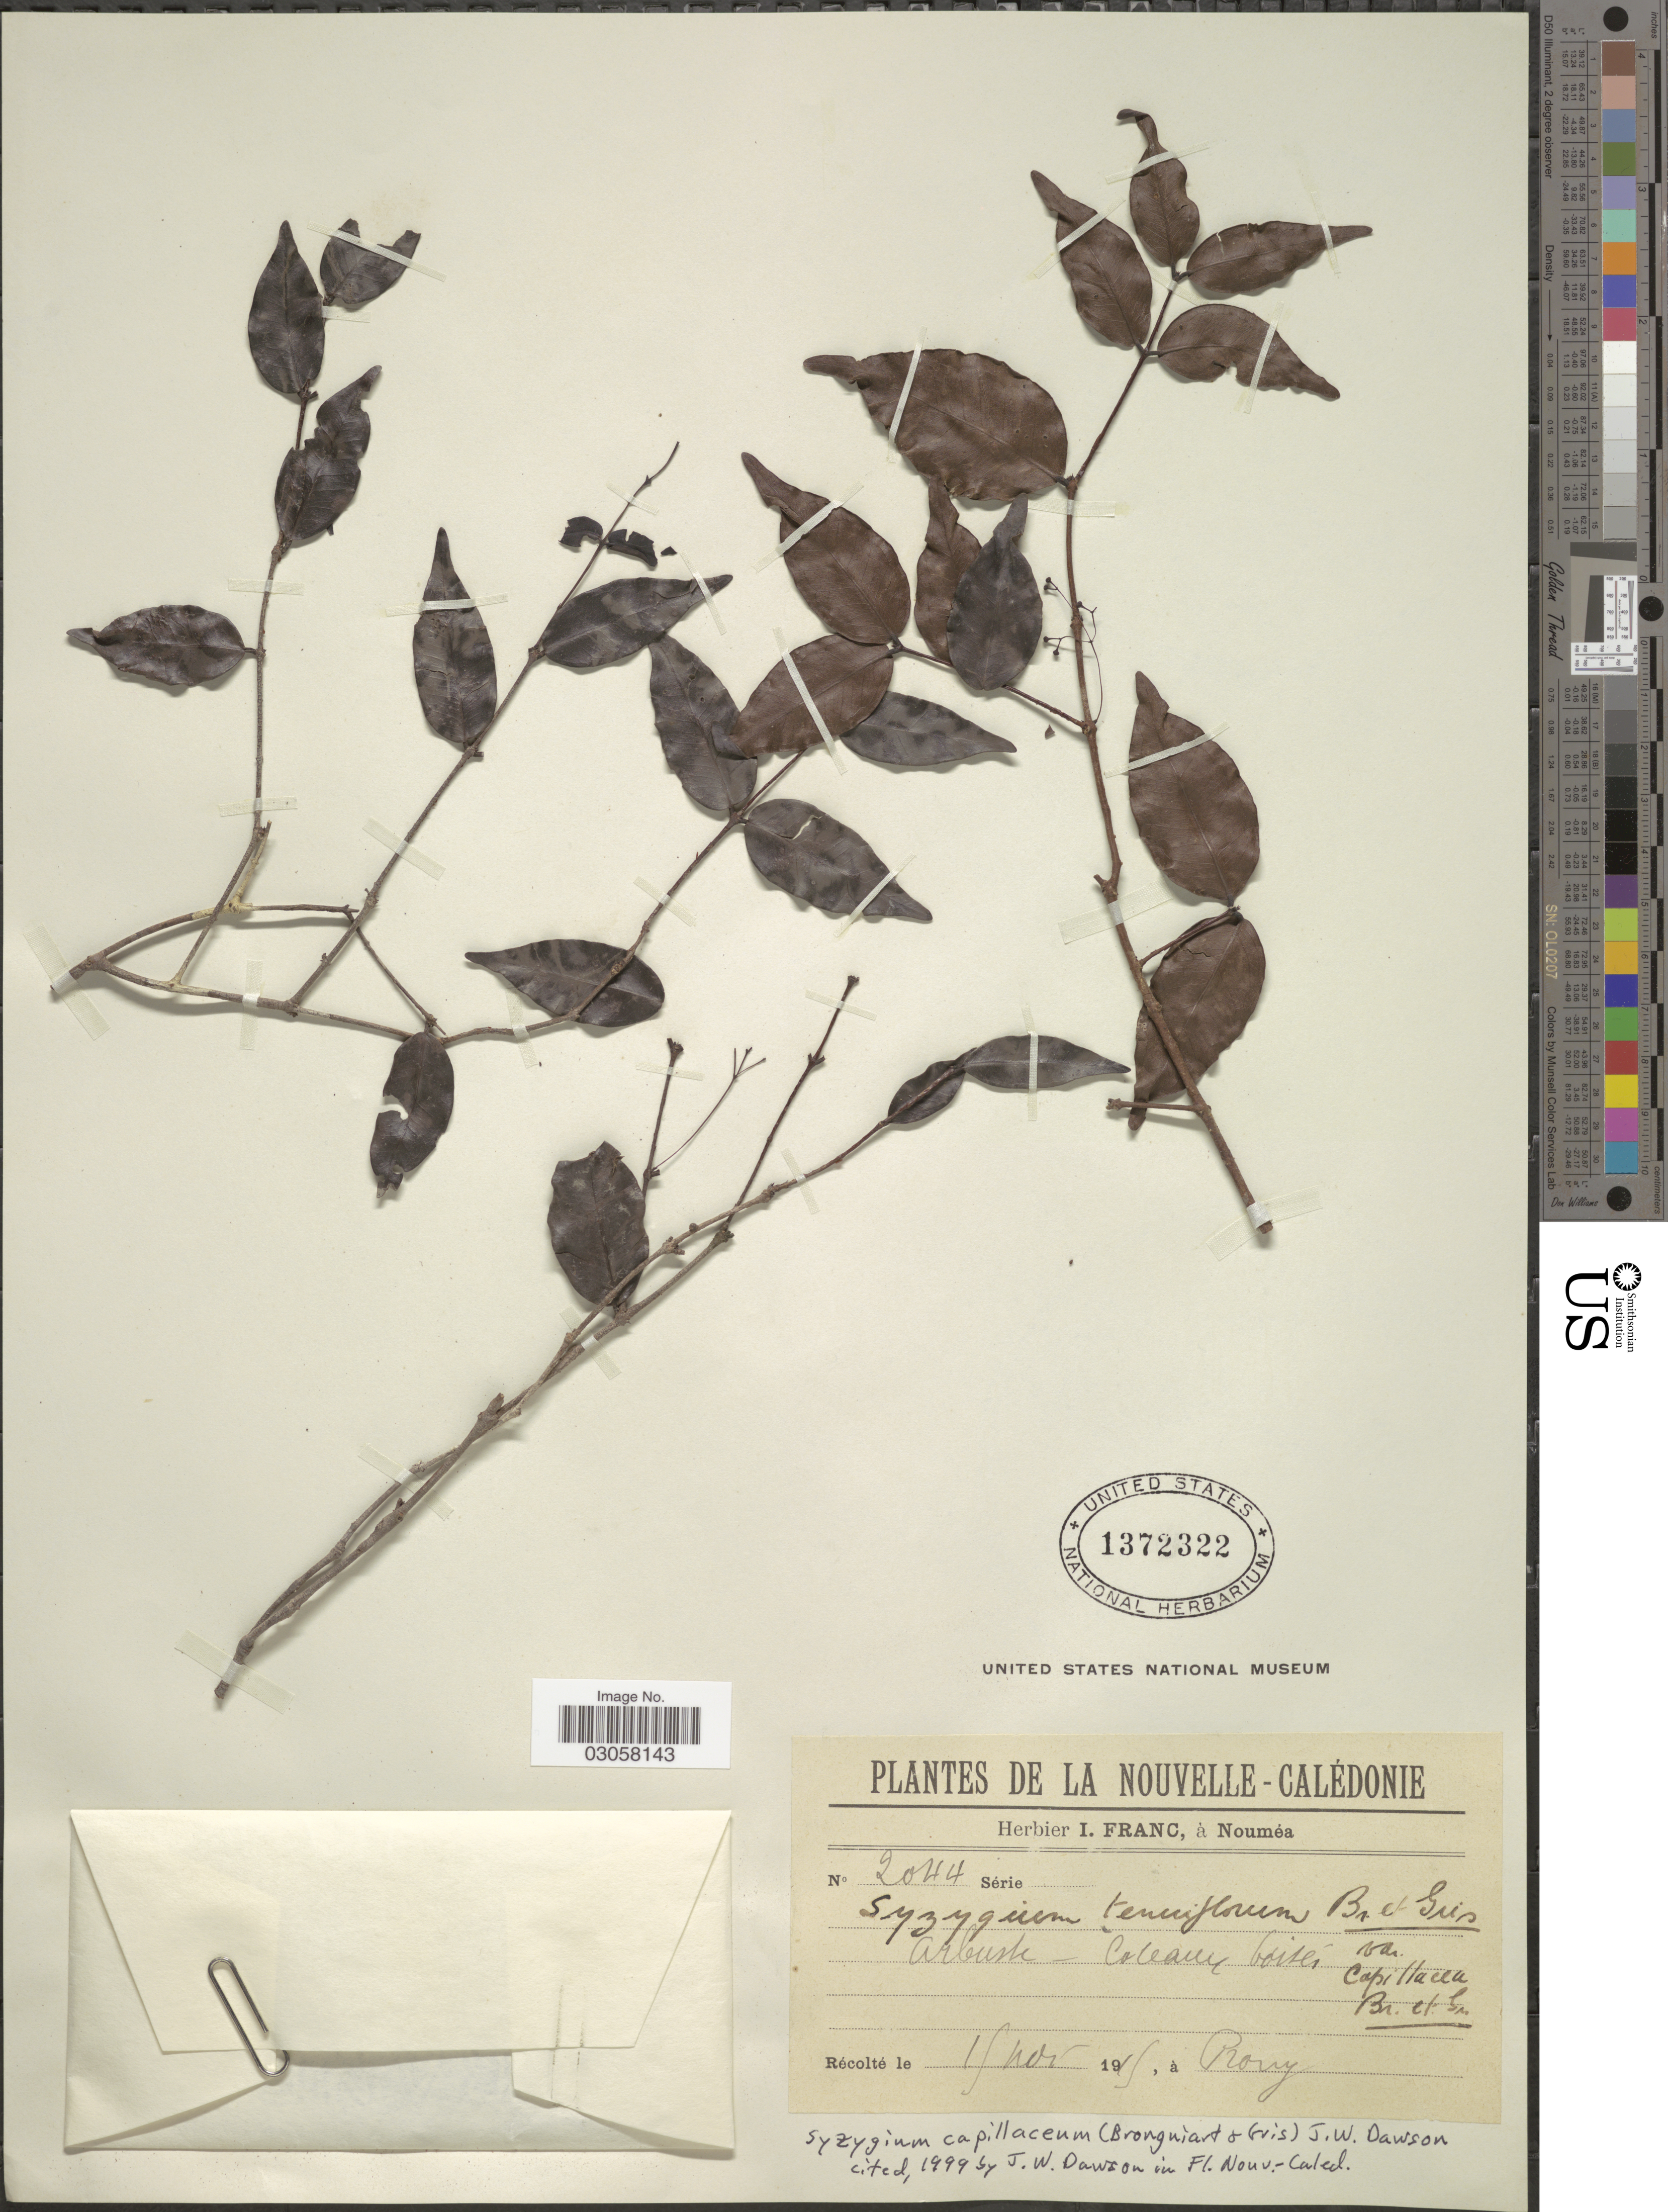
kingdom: Plantae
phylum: Tracheophyta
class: Magnoliopsida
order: Myrtales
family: Myrtaceae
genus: Syzygium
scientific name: Syzygium capillaceum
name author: (Brongn. & Gris) J.W. Dawson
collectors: ex herb. I. Franc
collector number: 2044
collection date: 1915-11-15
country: New Caledonia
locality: Prony.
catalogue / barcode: US 1372322